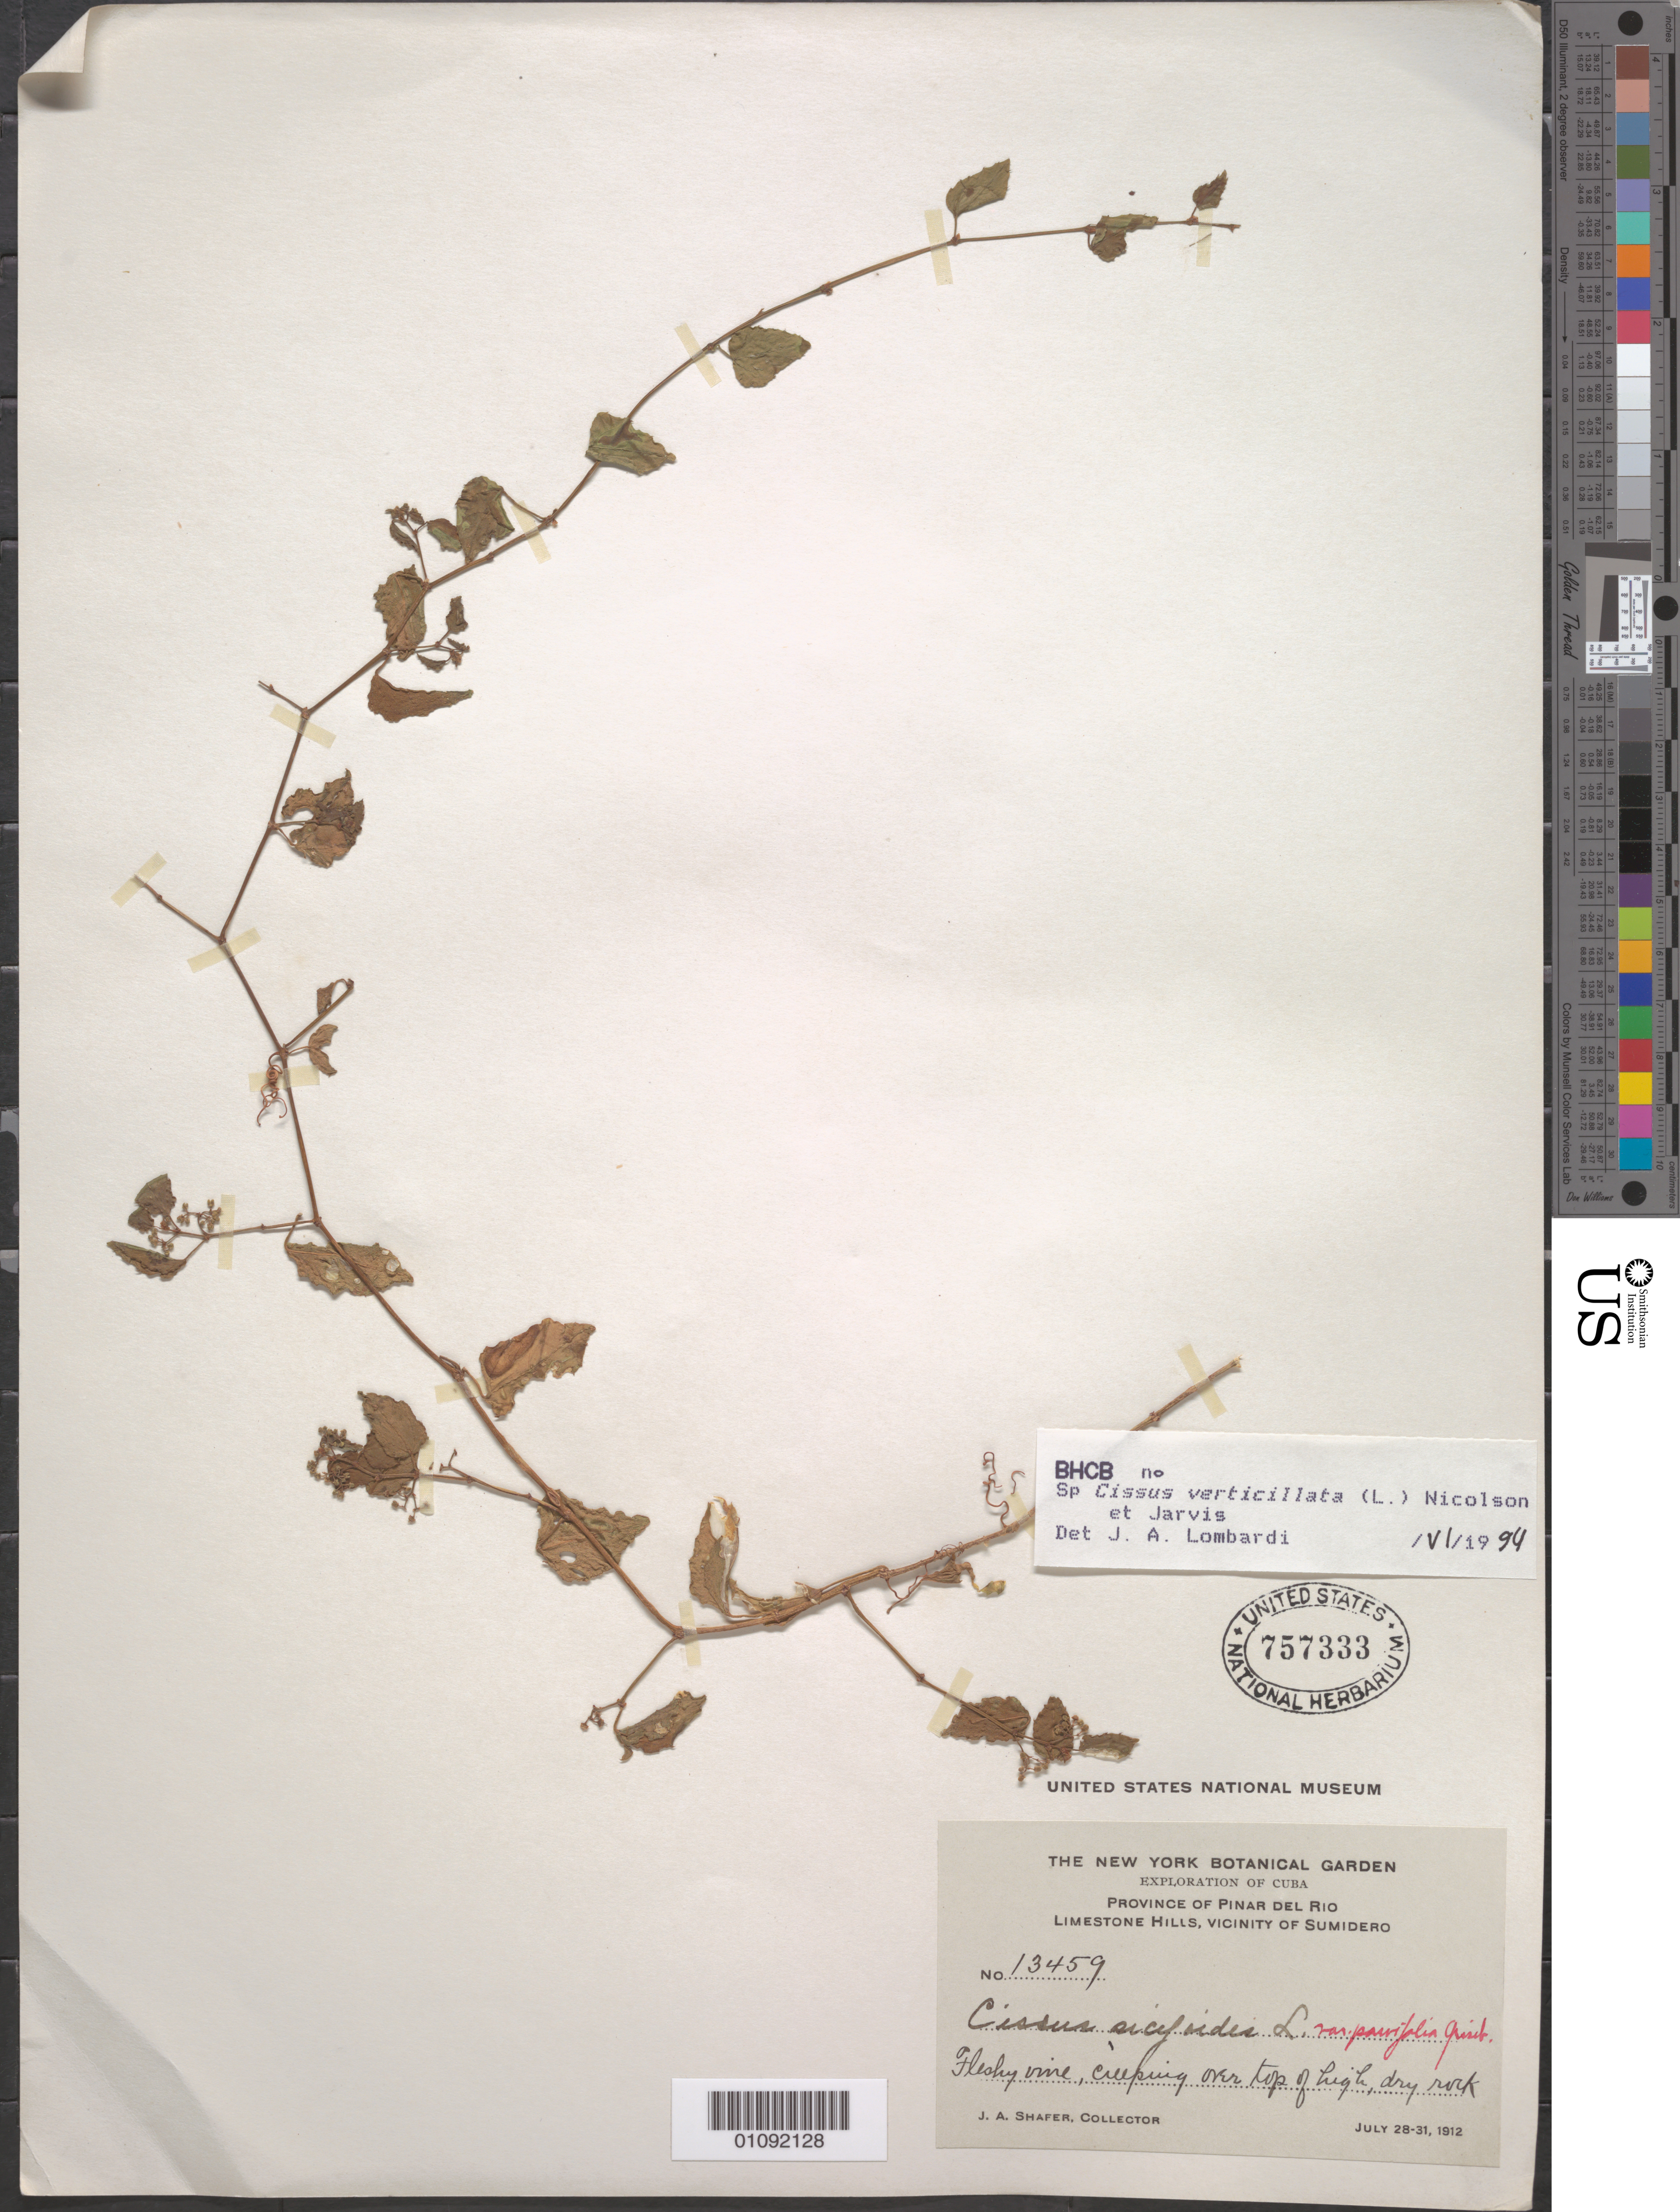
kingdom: Plantae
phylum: Tracheophyta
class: Magnoliopsida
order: Vitales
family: Vitaceae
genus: Cissus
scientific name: Cissus verticillata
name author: (L.) Nicolson & C.E. Jarvis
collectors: J. A. Shafer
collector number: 13459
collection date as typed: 28 Jul 1912 to 31 Jul 1912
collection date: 1912-07-28/1912-07-31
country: Cuba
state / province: Pinar del Rio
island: Cuba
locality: Limestone Hills, Vicinity of Sumidero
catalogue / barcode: US 757333